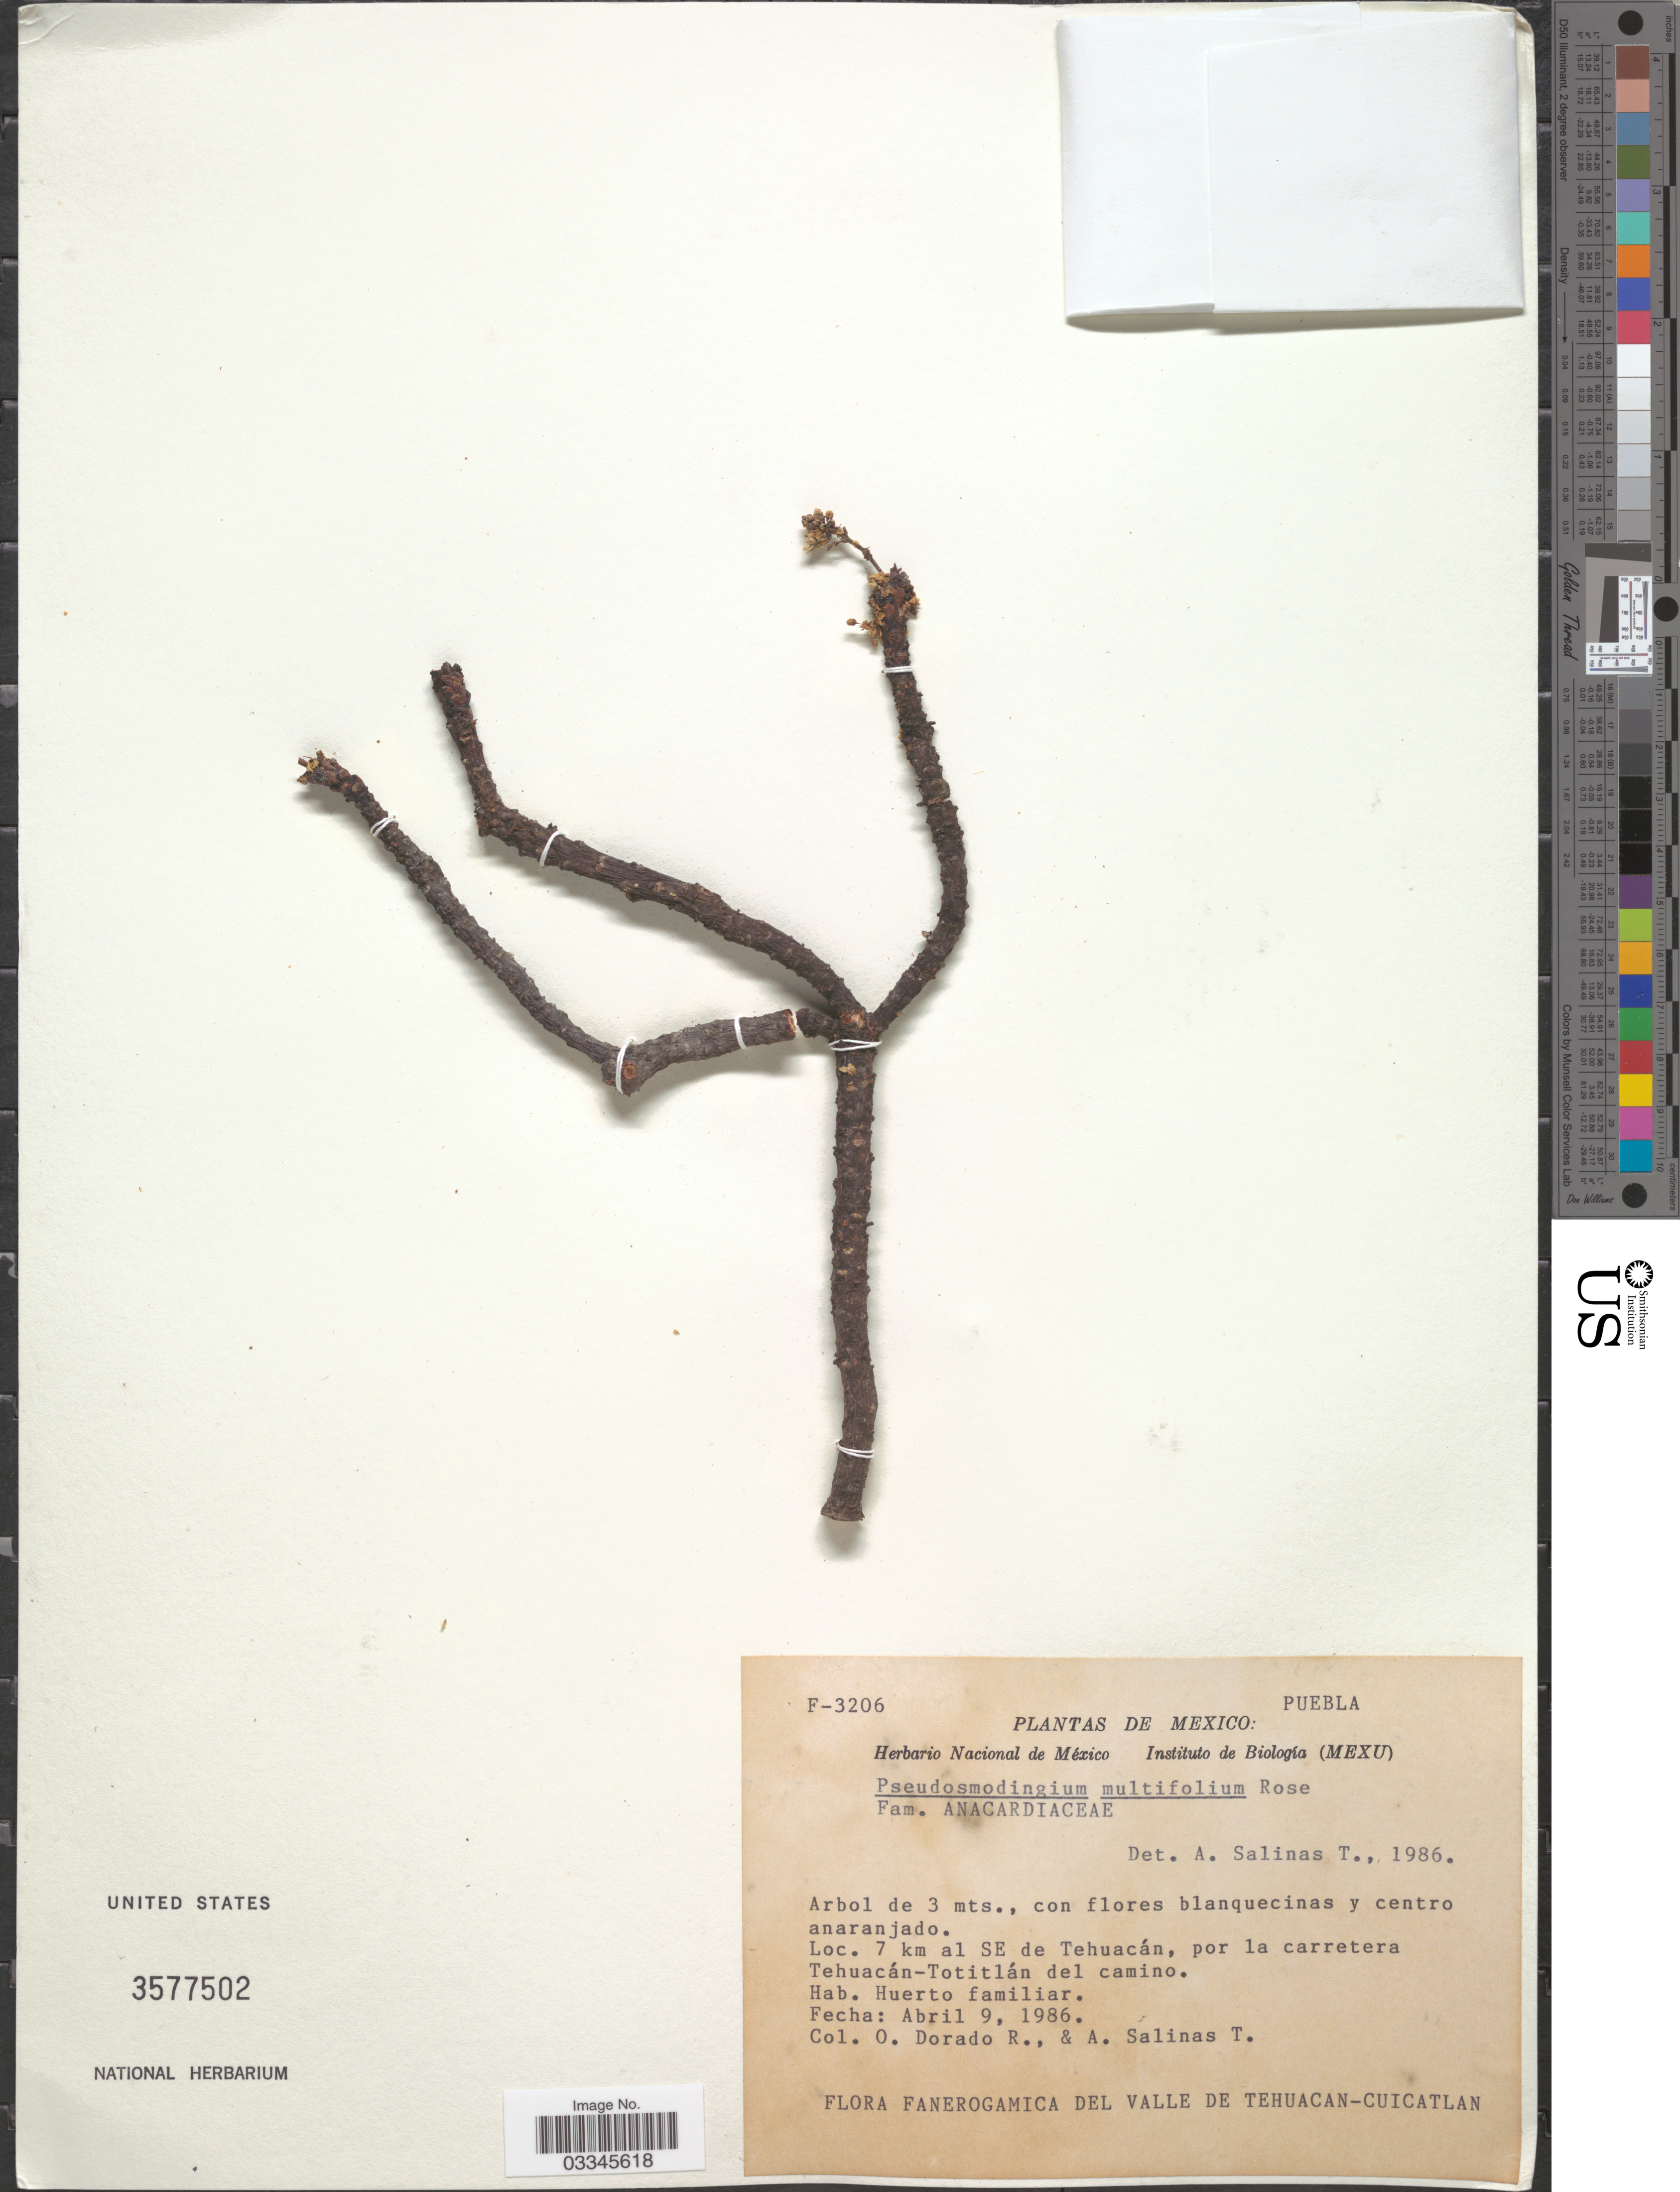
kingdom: Plantae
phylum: Tracheophyta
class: Magnoliopsida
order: Sapindales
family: Anacardiaceae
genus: Pseudosmodingium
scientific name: Pseudosmodingium multifolium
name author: Rose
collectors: O. Dorado R. & A. Salinas T.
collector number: F-3206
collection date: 1986-04-09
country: Mexico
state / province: Puebla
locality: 7 km al SE de Tehuacán, por la carretera Tehuacán-Totitlán del camino.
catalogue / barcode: US 3577502